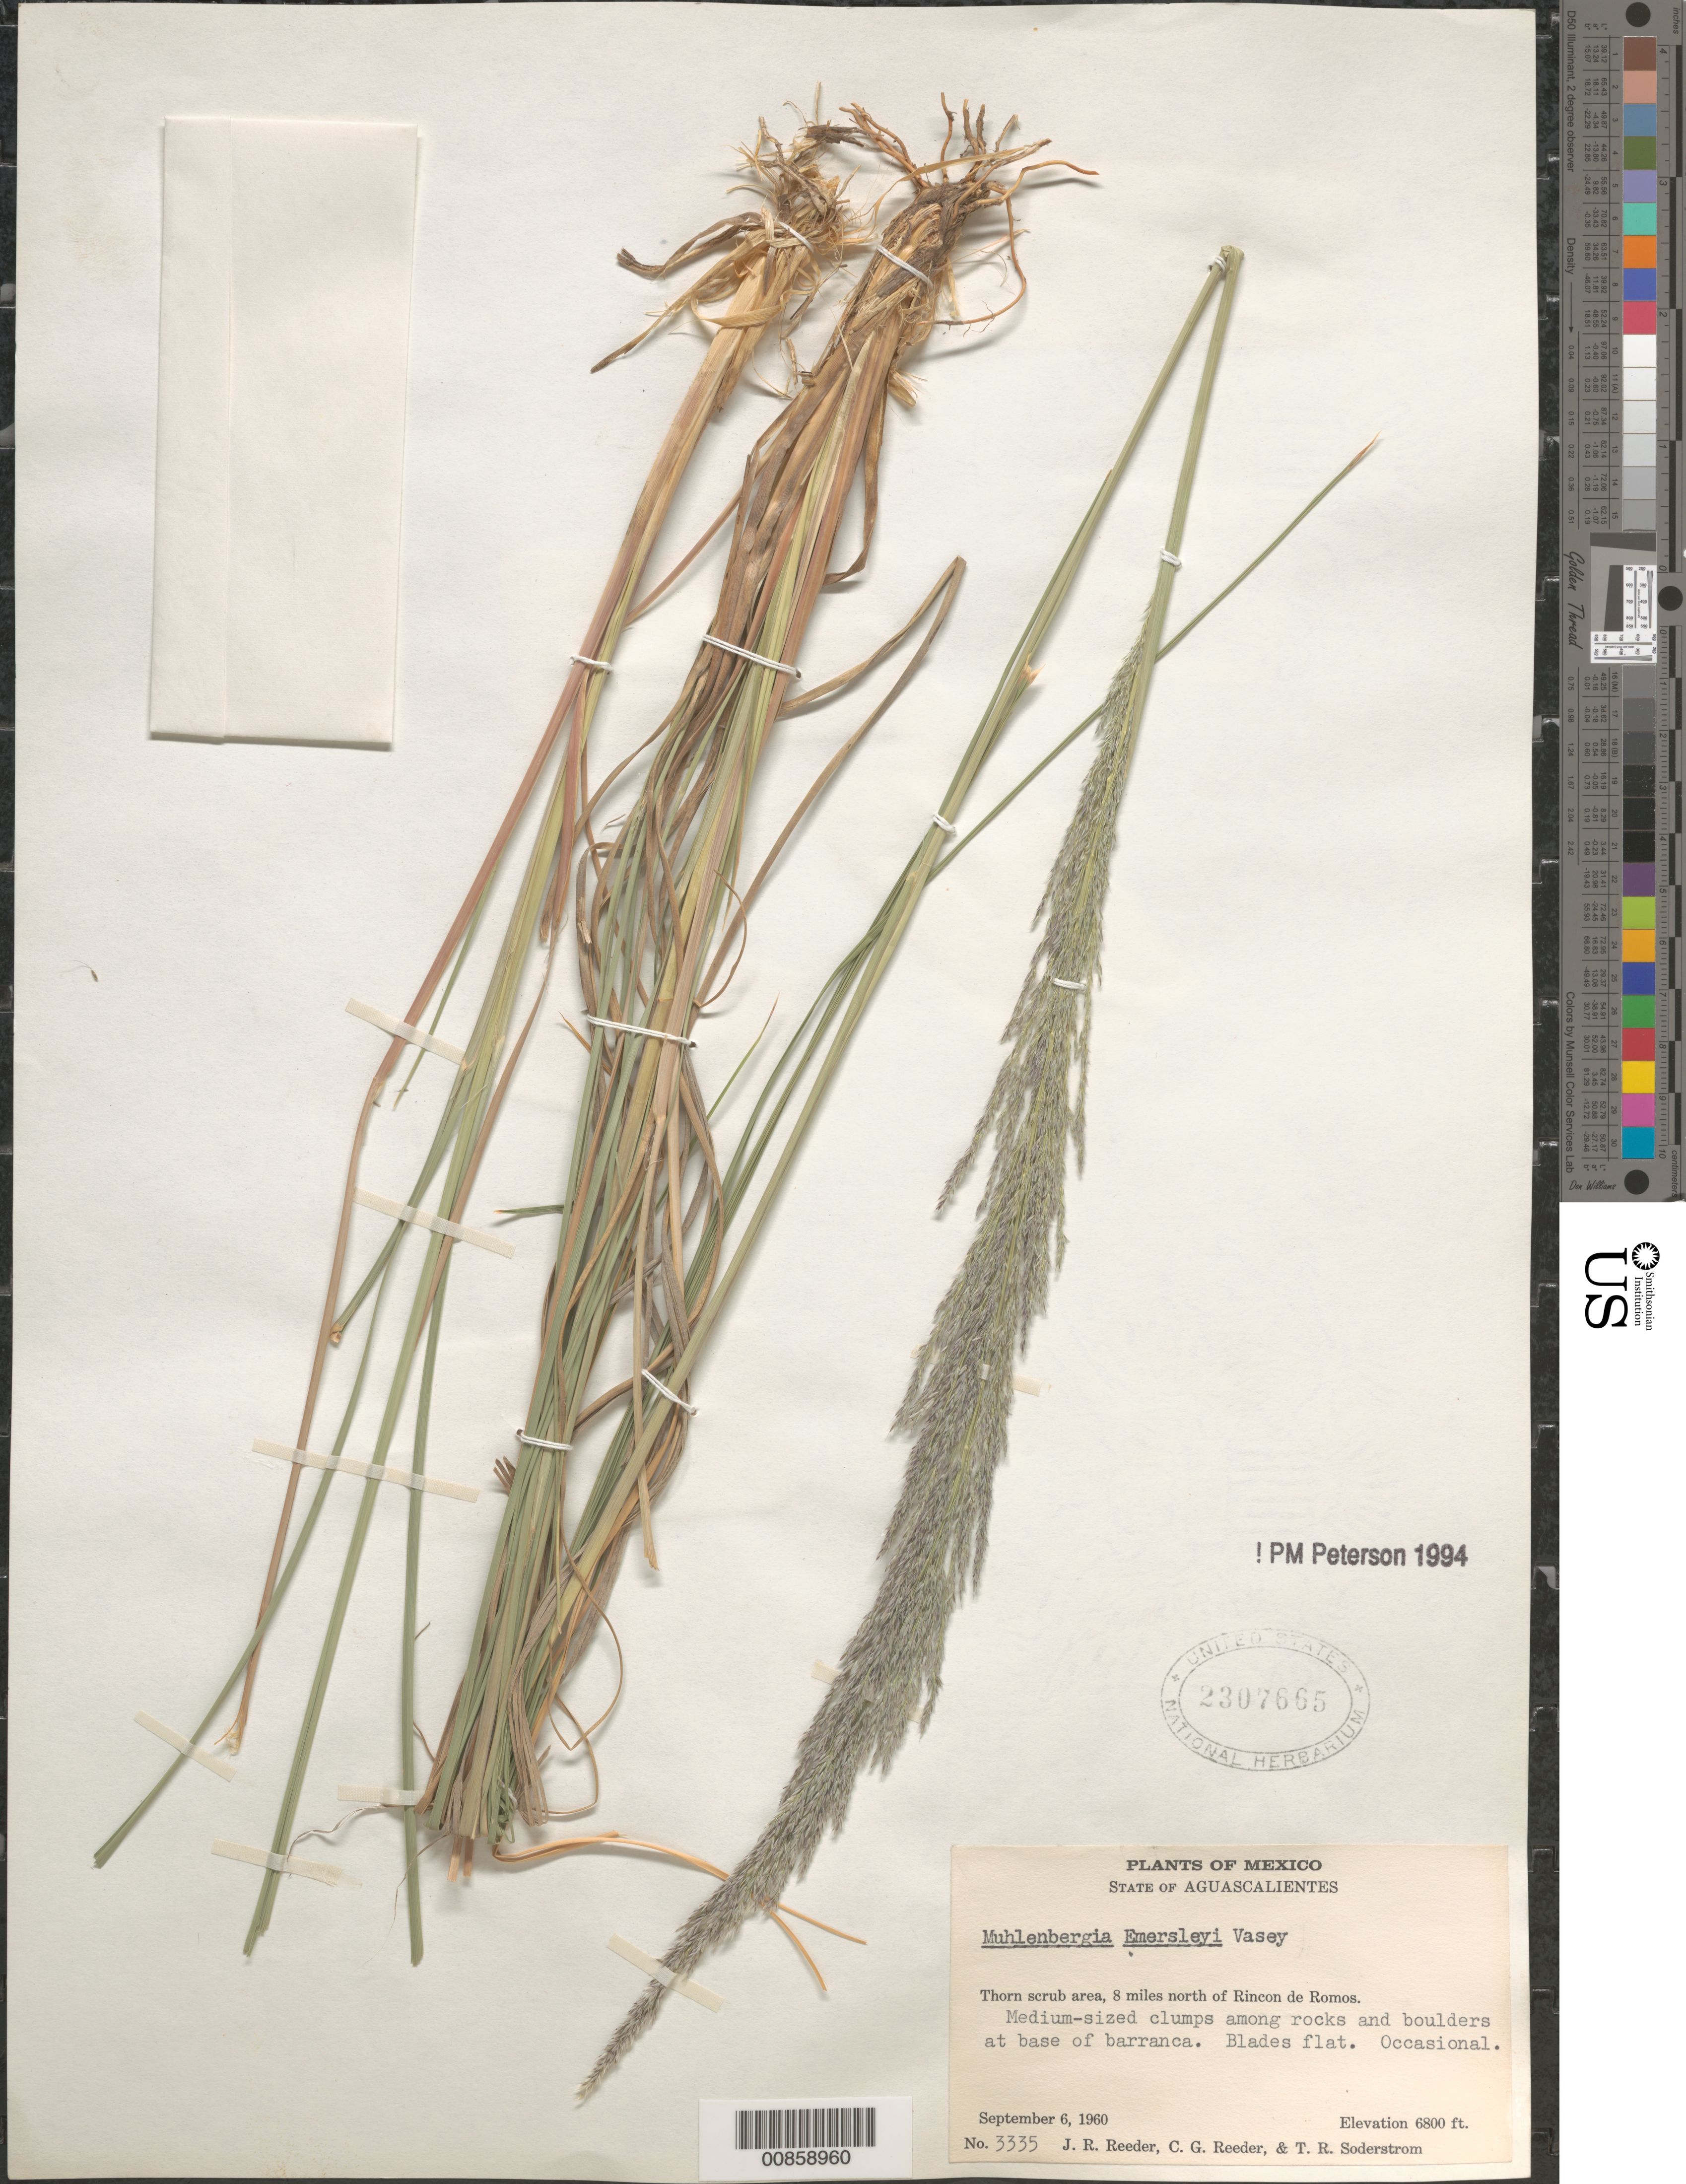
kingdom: Plantae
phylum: Tracheophyta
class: Liliopsida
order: Poales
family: Poaceae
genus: Muhlenbergia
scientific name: Muhlenbergia emersleyi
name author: Vasey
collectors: J. R. Reeder, C. G. Reeder & T. R. Soderstrom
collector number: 3335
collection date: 1960-09-06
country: Mexico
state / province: Aguascalientes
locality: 8 miles north of Rincon de Romos.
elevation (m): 2073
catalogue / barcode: US 2307665